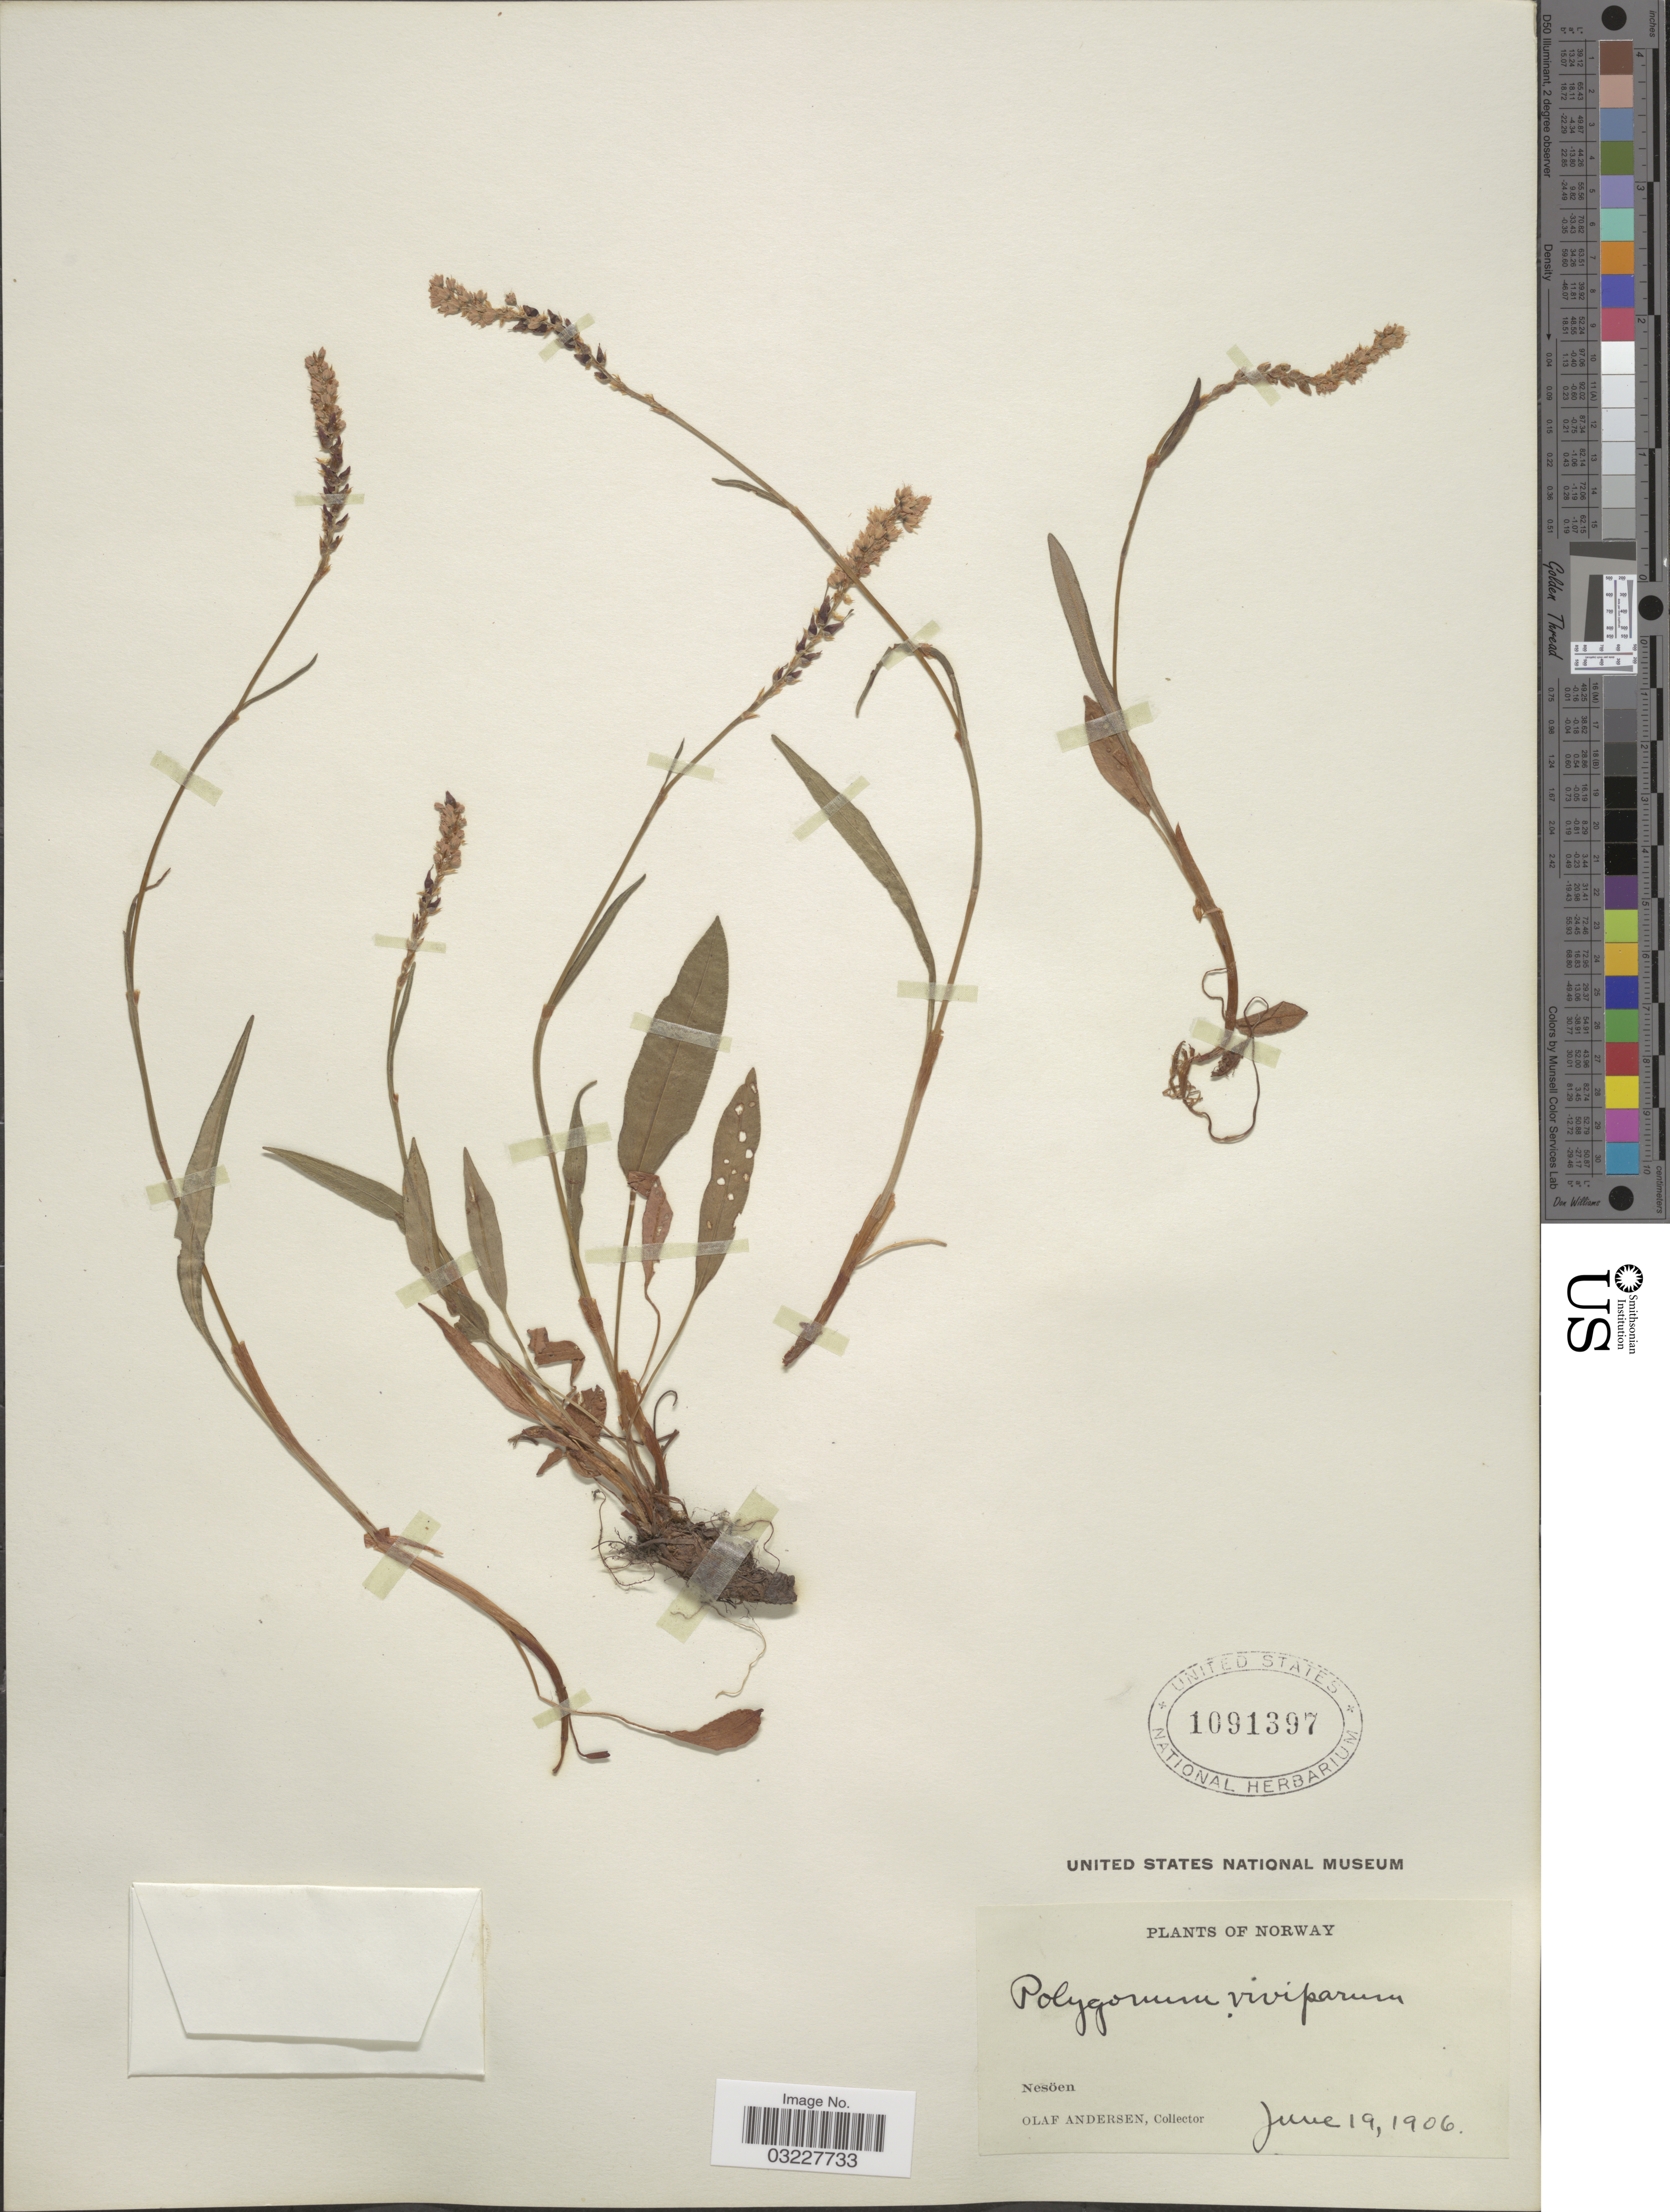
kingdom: Plantae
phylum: Tracheophyta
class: Magnoliopsida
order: Caryophyllales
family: Polygonaceae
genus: Bistorta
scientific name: Bistorta vivipara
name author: (L.) Delarbre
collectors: O. Andersen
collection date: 1906-06-19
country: Norway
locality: Nesöen.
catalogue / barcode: US 1091397